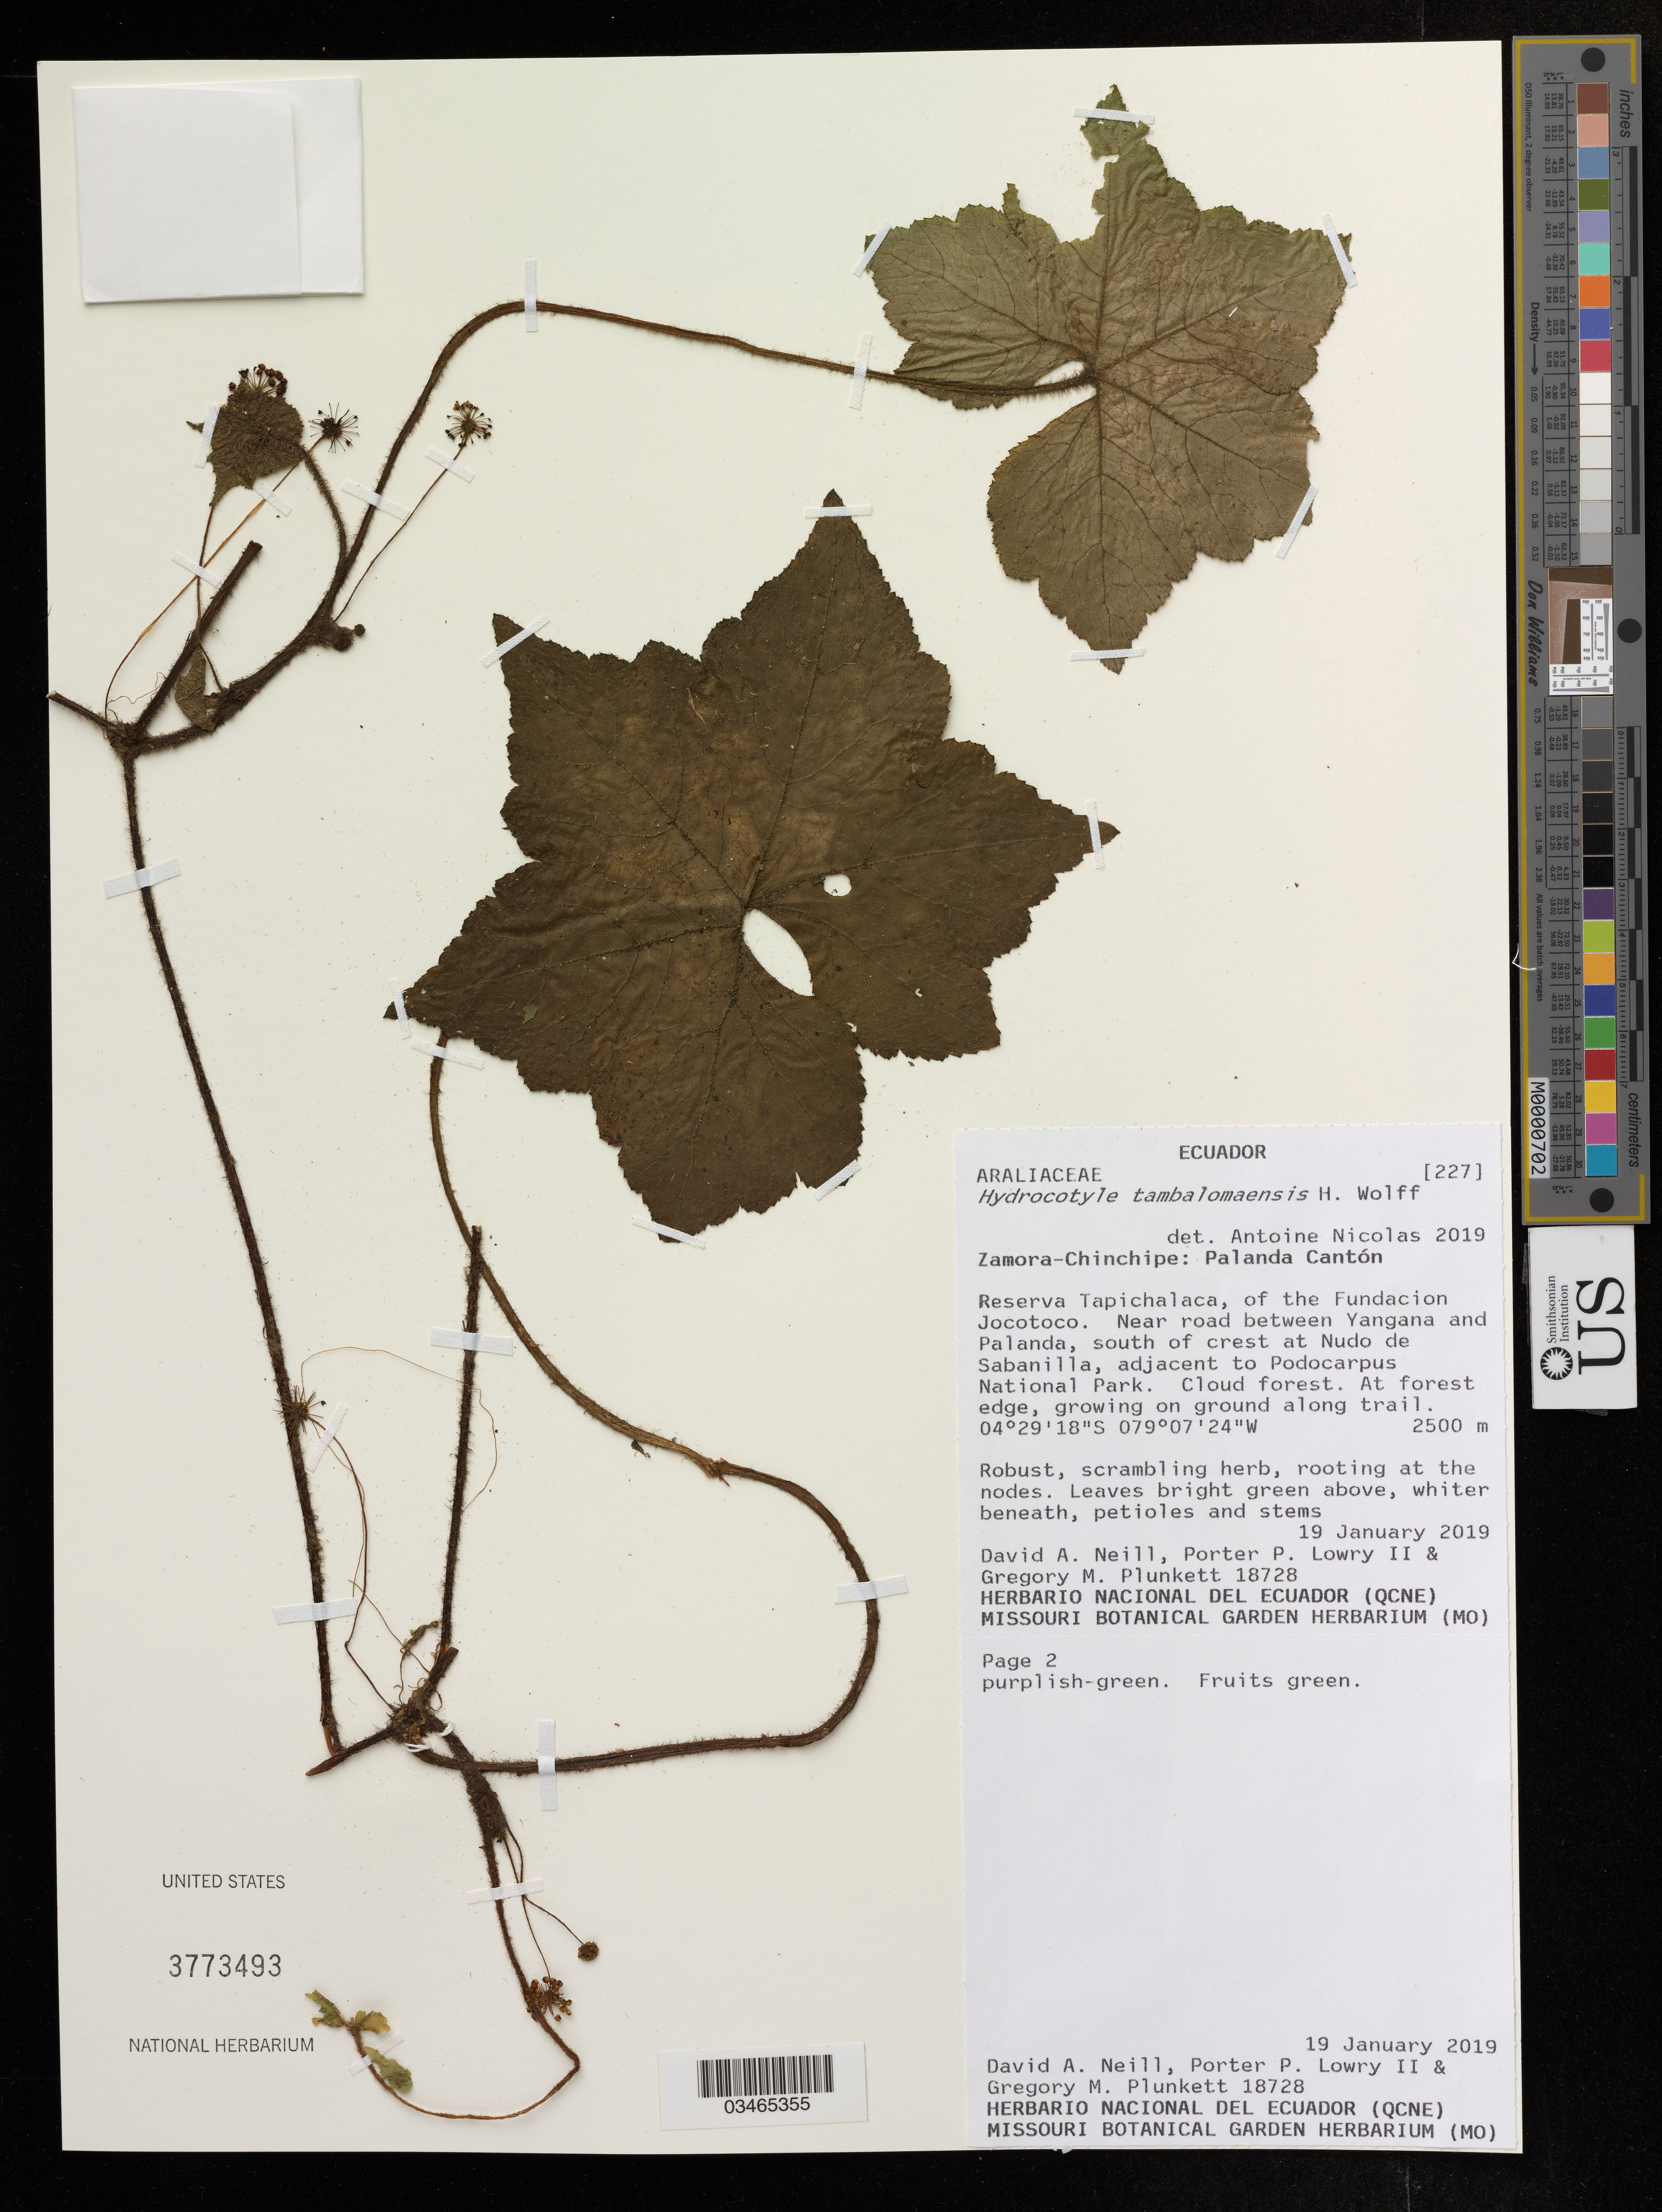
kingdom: Plantae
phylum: Tracheophyta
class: Magnoliopsida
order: Apiales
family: Araliaceae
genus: Hydrocotyle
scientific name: Hydrocotyle tambalomaensis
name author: H. Wolff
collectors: D. Neill, P. Porter & -. Lowry II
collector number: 227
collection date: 2019-01-19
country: Ecuador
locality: Zamora-Chinchipe: Palanda Canton, Reserva Tapichalaca, of the Fundacion Jocotoco.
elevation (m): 2500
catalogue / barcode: US 3773493